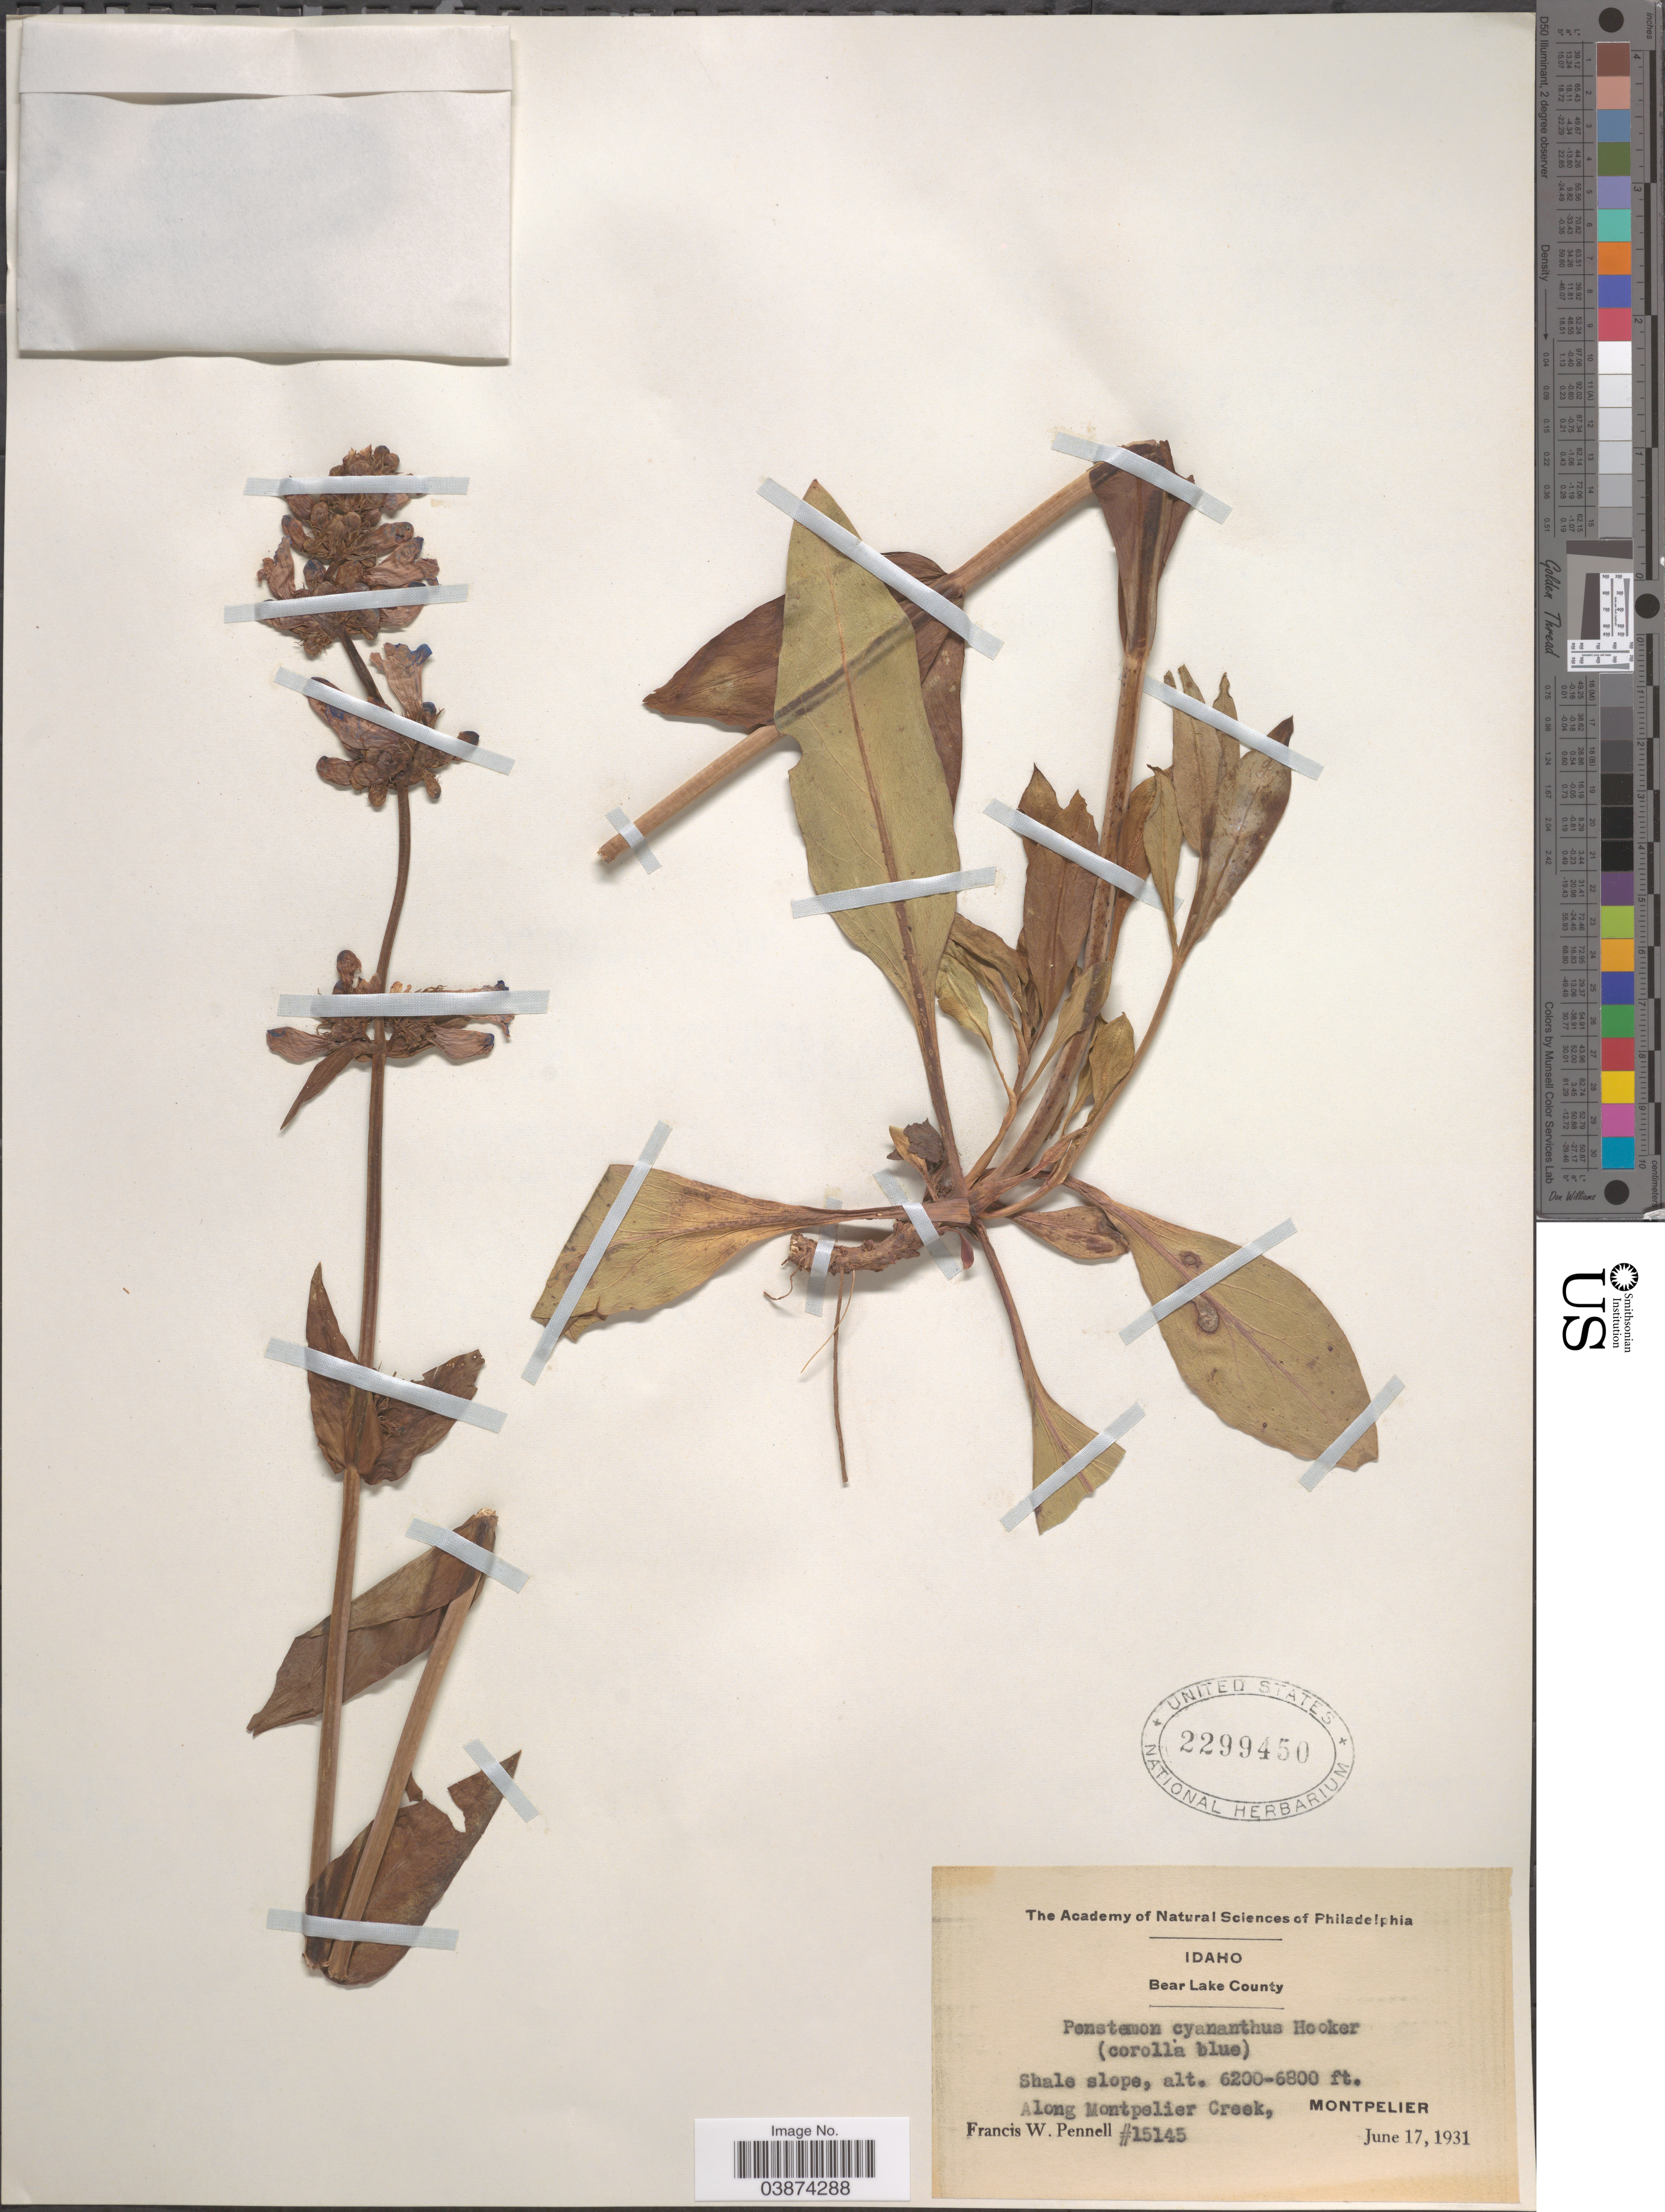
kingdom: Plantae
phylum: Tracheophyta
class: Magnoliopsida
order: Lamiales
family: Plantaginaceae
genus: Penstemon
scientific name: Penstemon cyananthus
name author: Hook.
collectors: F. W. Pennell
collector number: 15145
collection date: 1931-06-17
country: United States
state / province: Idaho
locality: Bear Lake County. Along Montpelier Creek, Montpelier.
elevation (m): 1890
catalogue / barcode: US 2299450